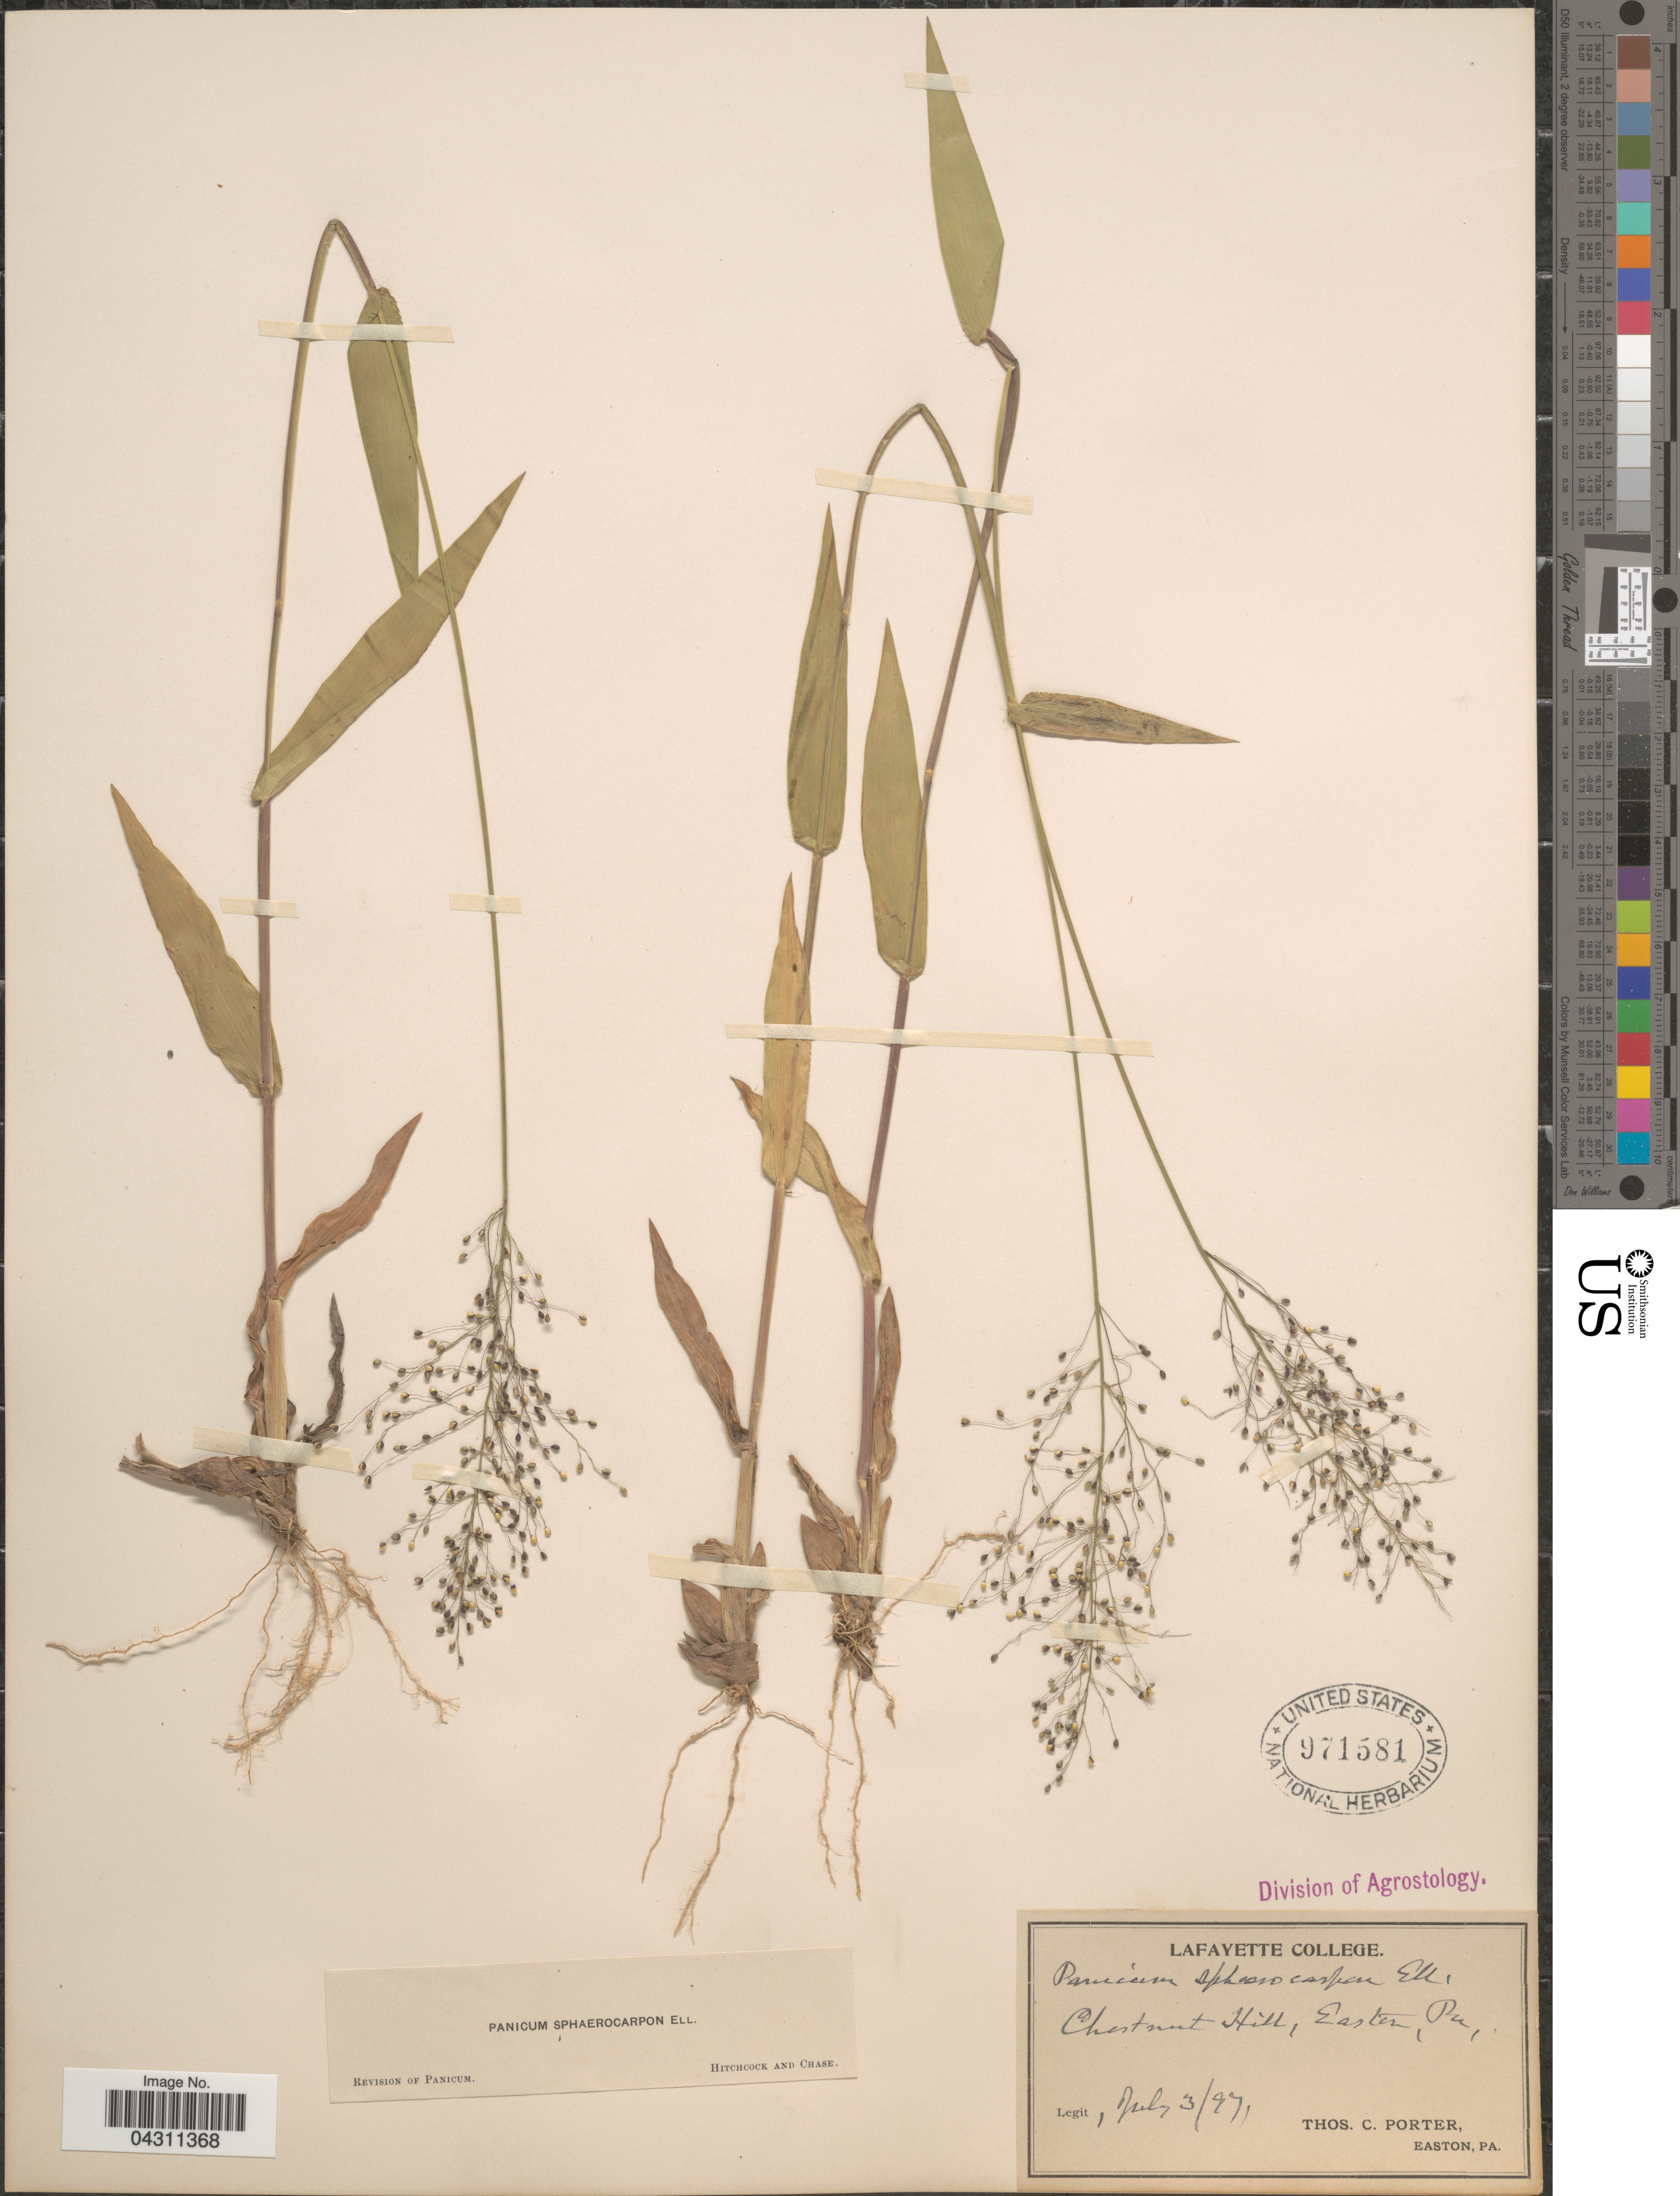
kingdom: Plantae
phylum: Tracheophyta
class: Liliopsida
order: Poales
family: Poaceae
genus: Dichanthelium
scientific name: Dichanthelium sphaerocarpon var. sphaerocarpon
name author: (Elliott) Gould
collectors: T. Porter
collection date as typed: Transcribed d/m/y: 3/7/97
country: United States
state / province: Pennsylvania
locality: Chestnut Hill, Easton.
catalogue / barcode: US 971581